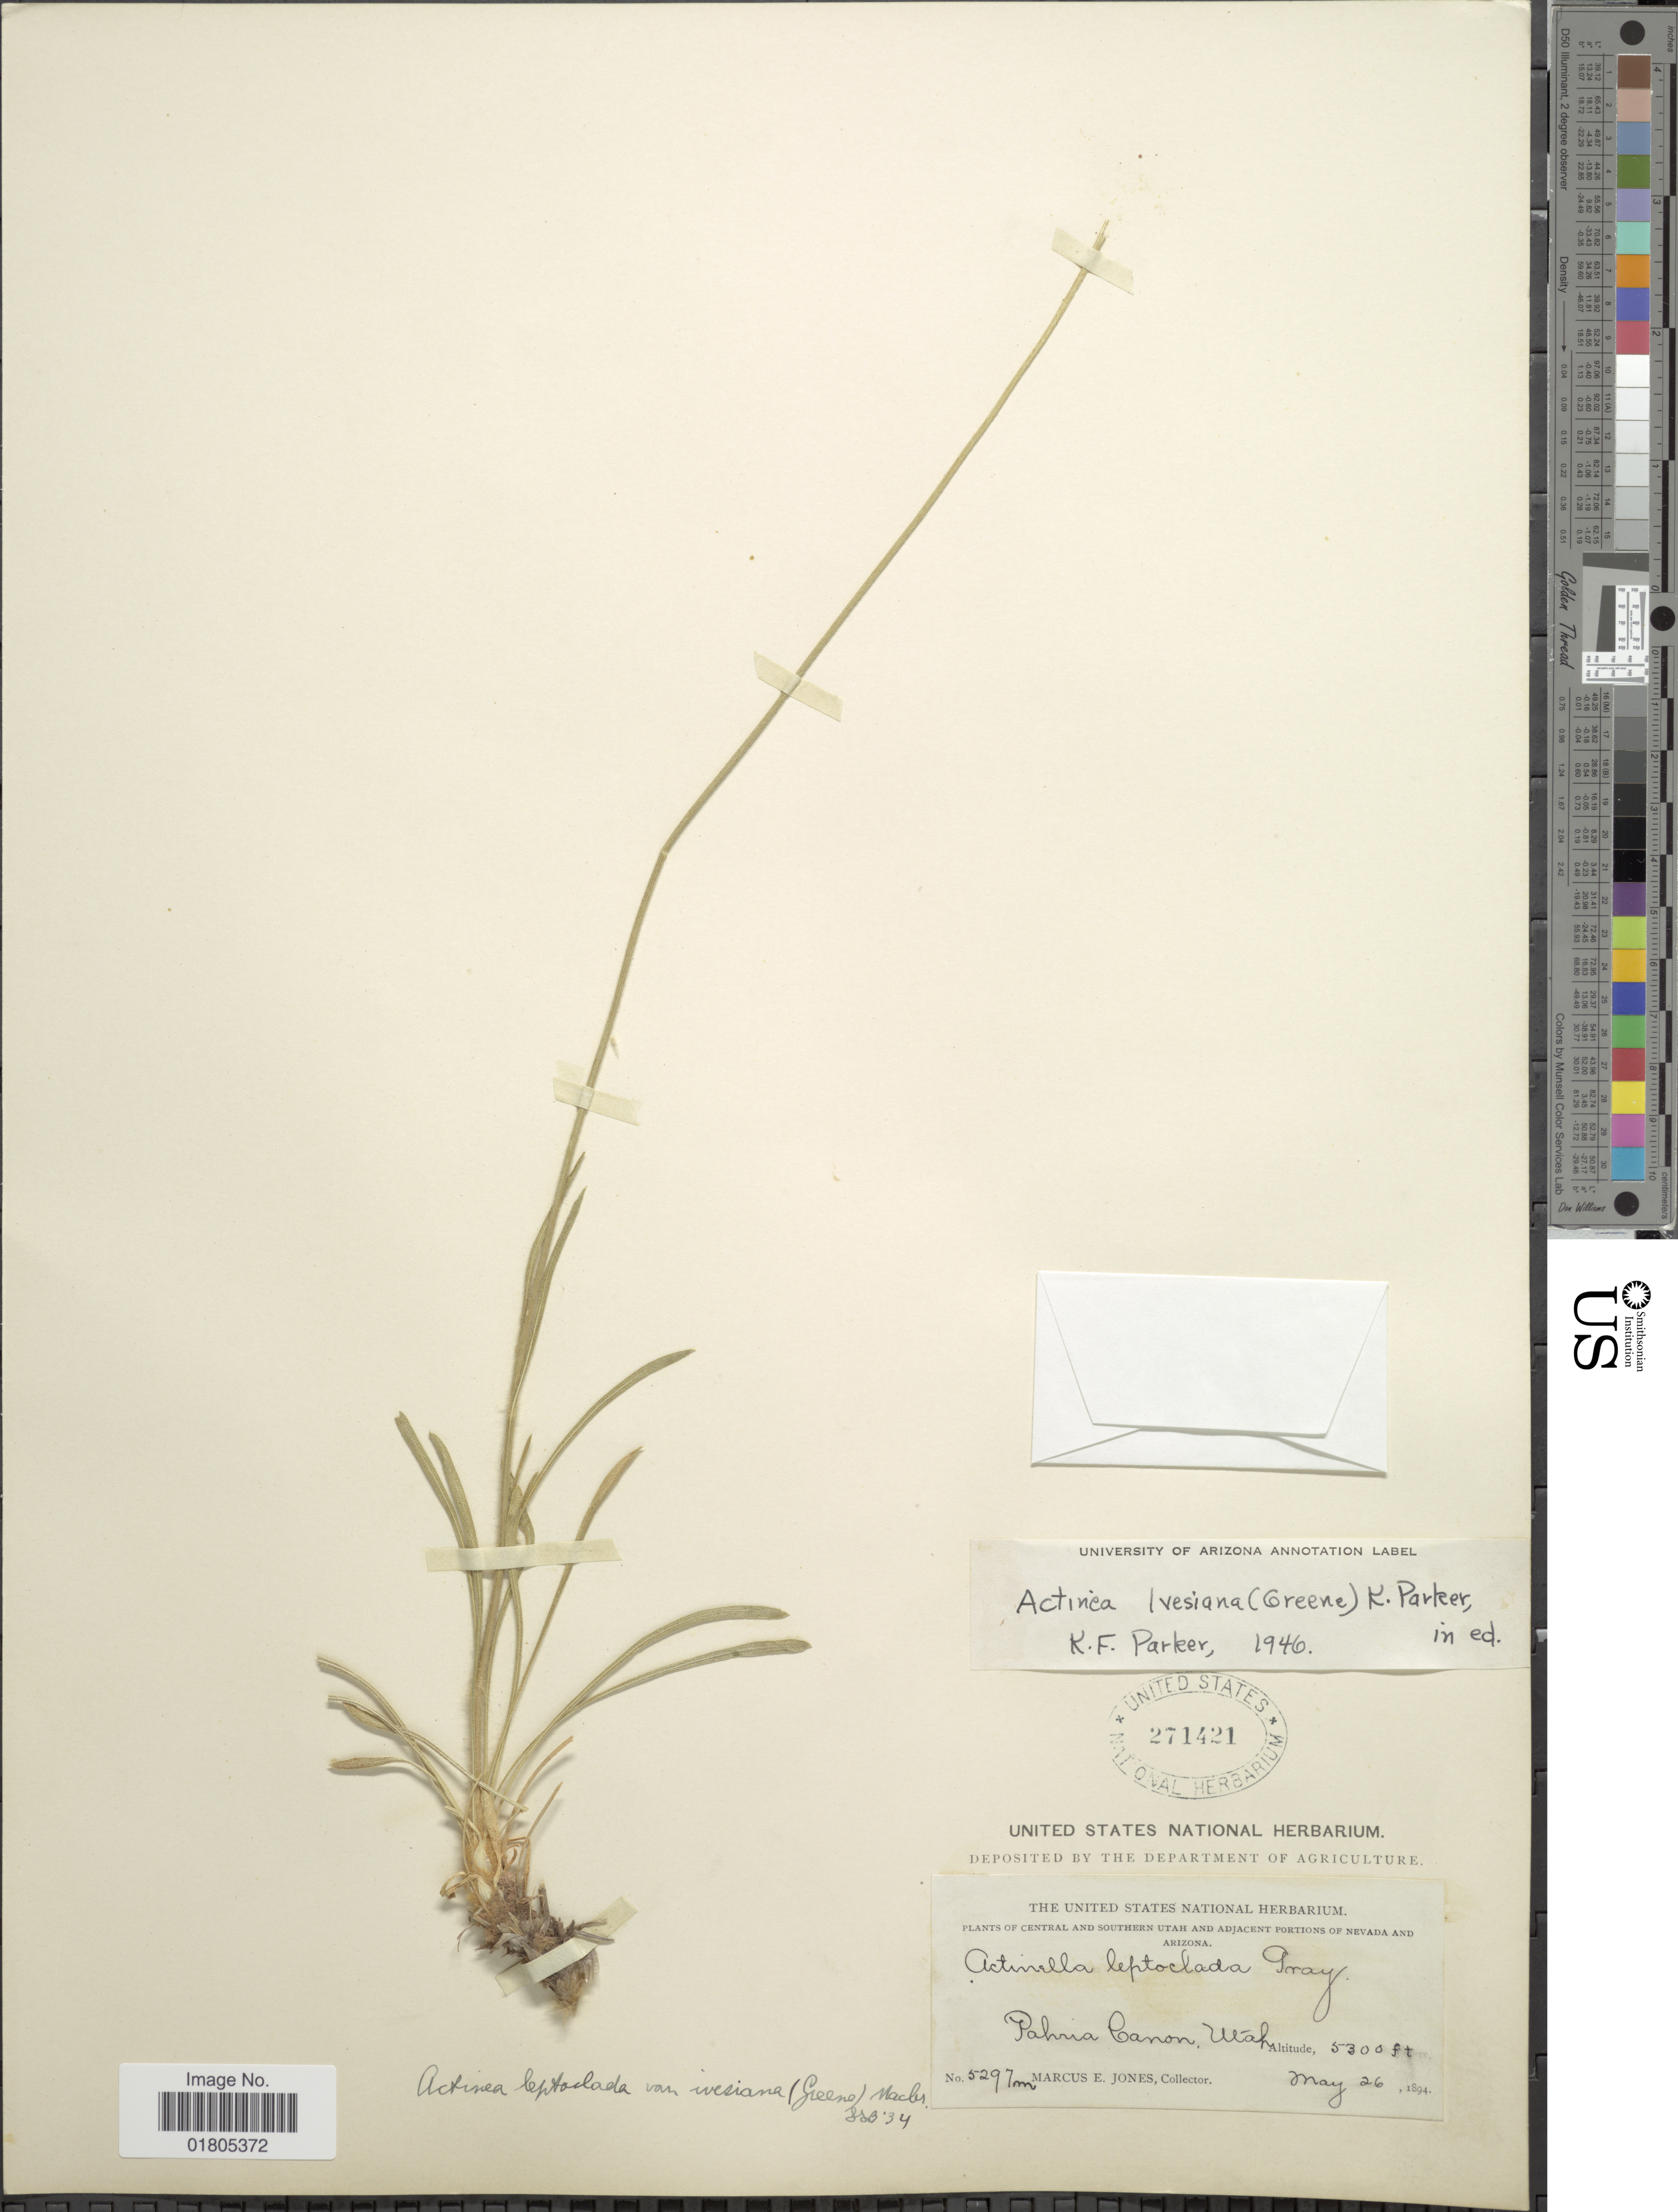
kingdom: Plantae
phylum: Tracheophyta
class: Magnoliopsida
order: Asterales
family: Asteraceae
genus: Actinea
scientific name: Actinea ivesiana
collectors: M. E. Jones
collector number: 5297m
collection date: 1894-05-26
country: United States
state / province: Utah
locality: Central and Southern Utah and adjacent portions of Nevada and Arizona. Pahria Canon, Utah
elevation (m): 1615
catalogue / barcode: US 271421